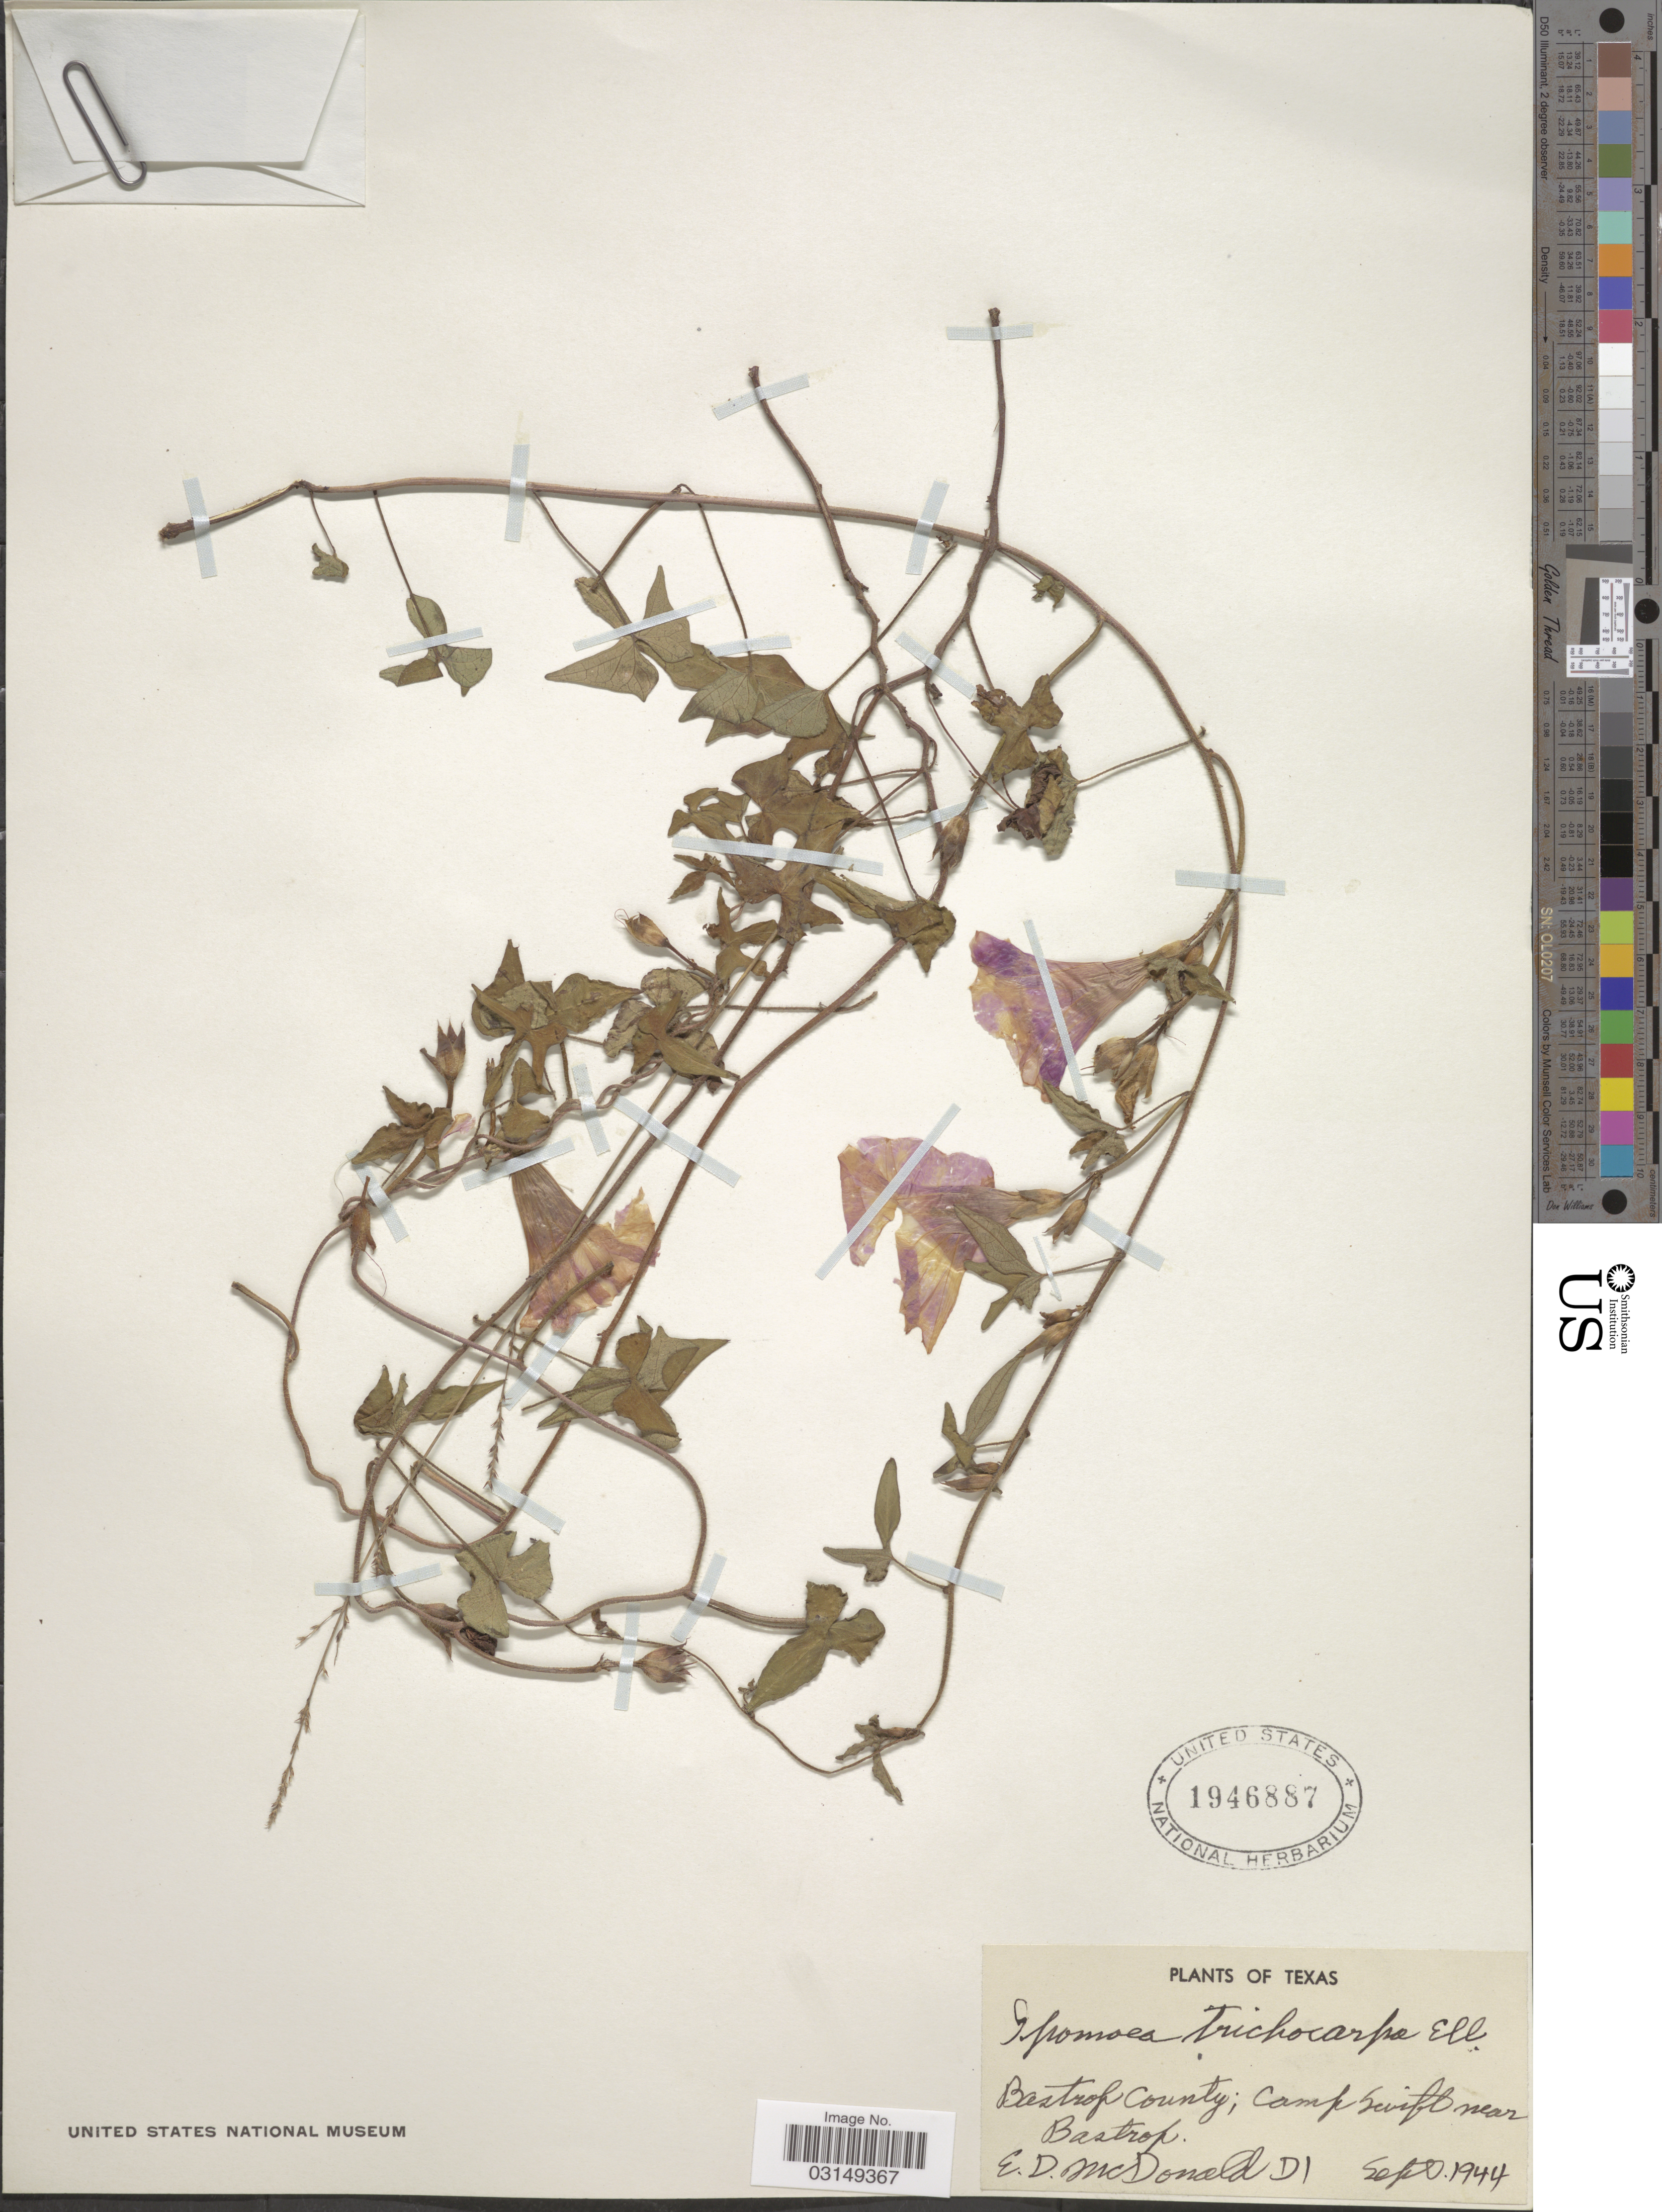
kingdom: Plantae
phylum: Tracheophyta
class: Magnoliopsida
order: Solanales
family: Convolvulaceae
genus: Ipomoea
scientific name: Ipomoea trichocarpa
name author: Elliott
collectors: E. D. McDonald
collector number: D1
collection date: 1944-09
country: United States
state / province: Texas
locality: Bastrop County; Camp Swift near Bastrop.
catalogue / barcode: US 1946887